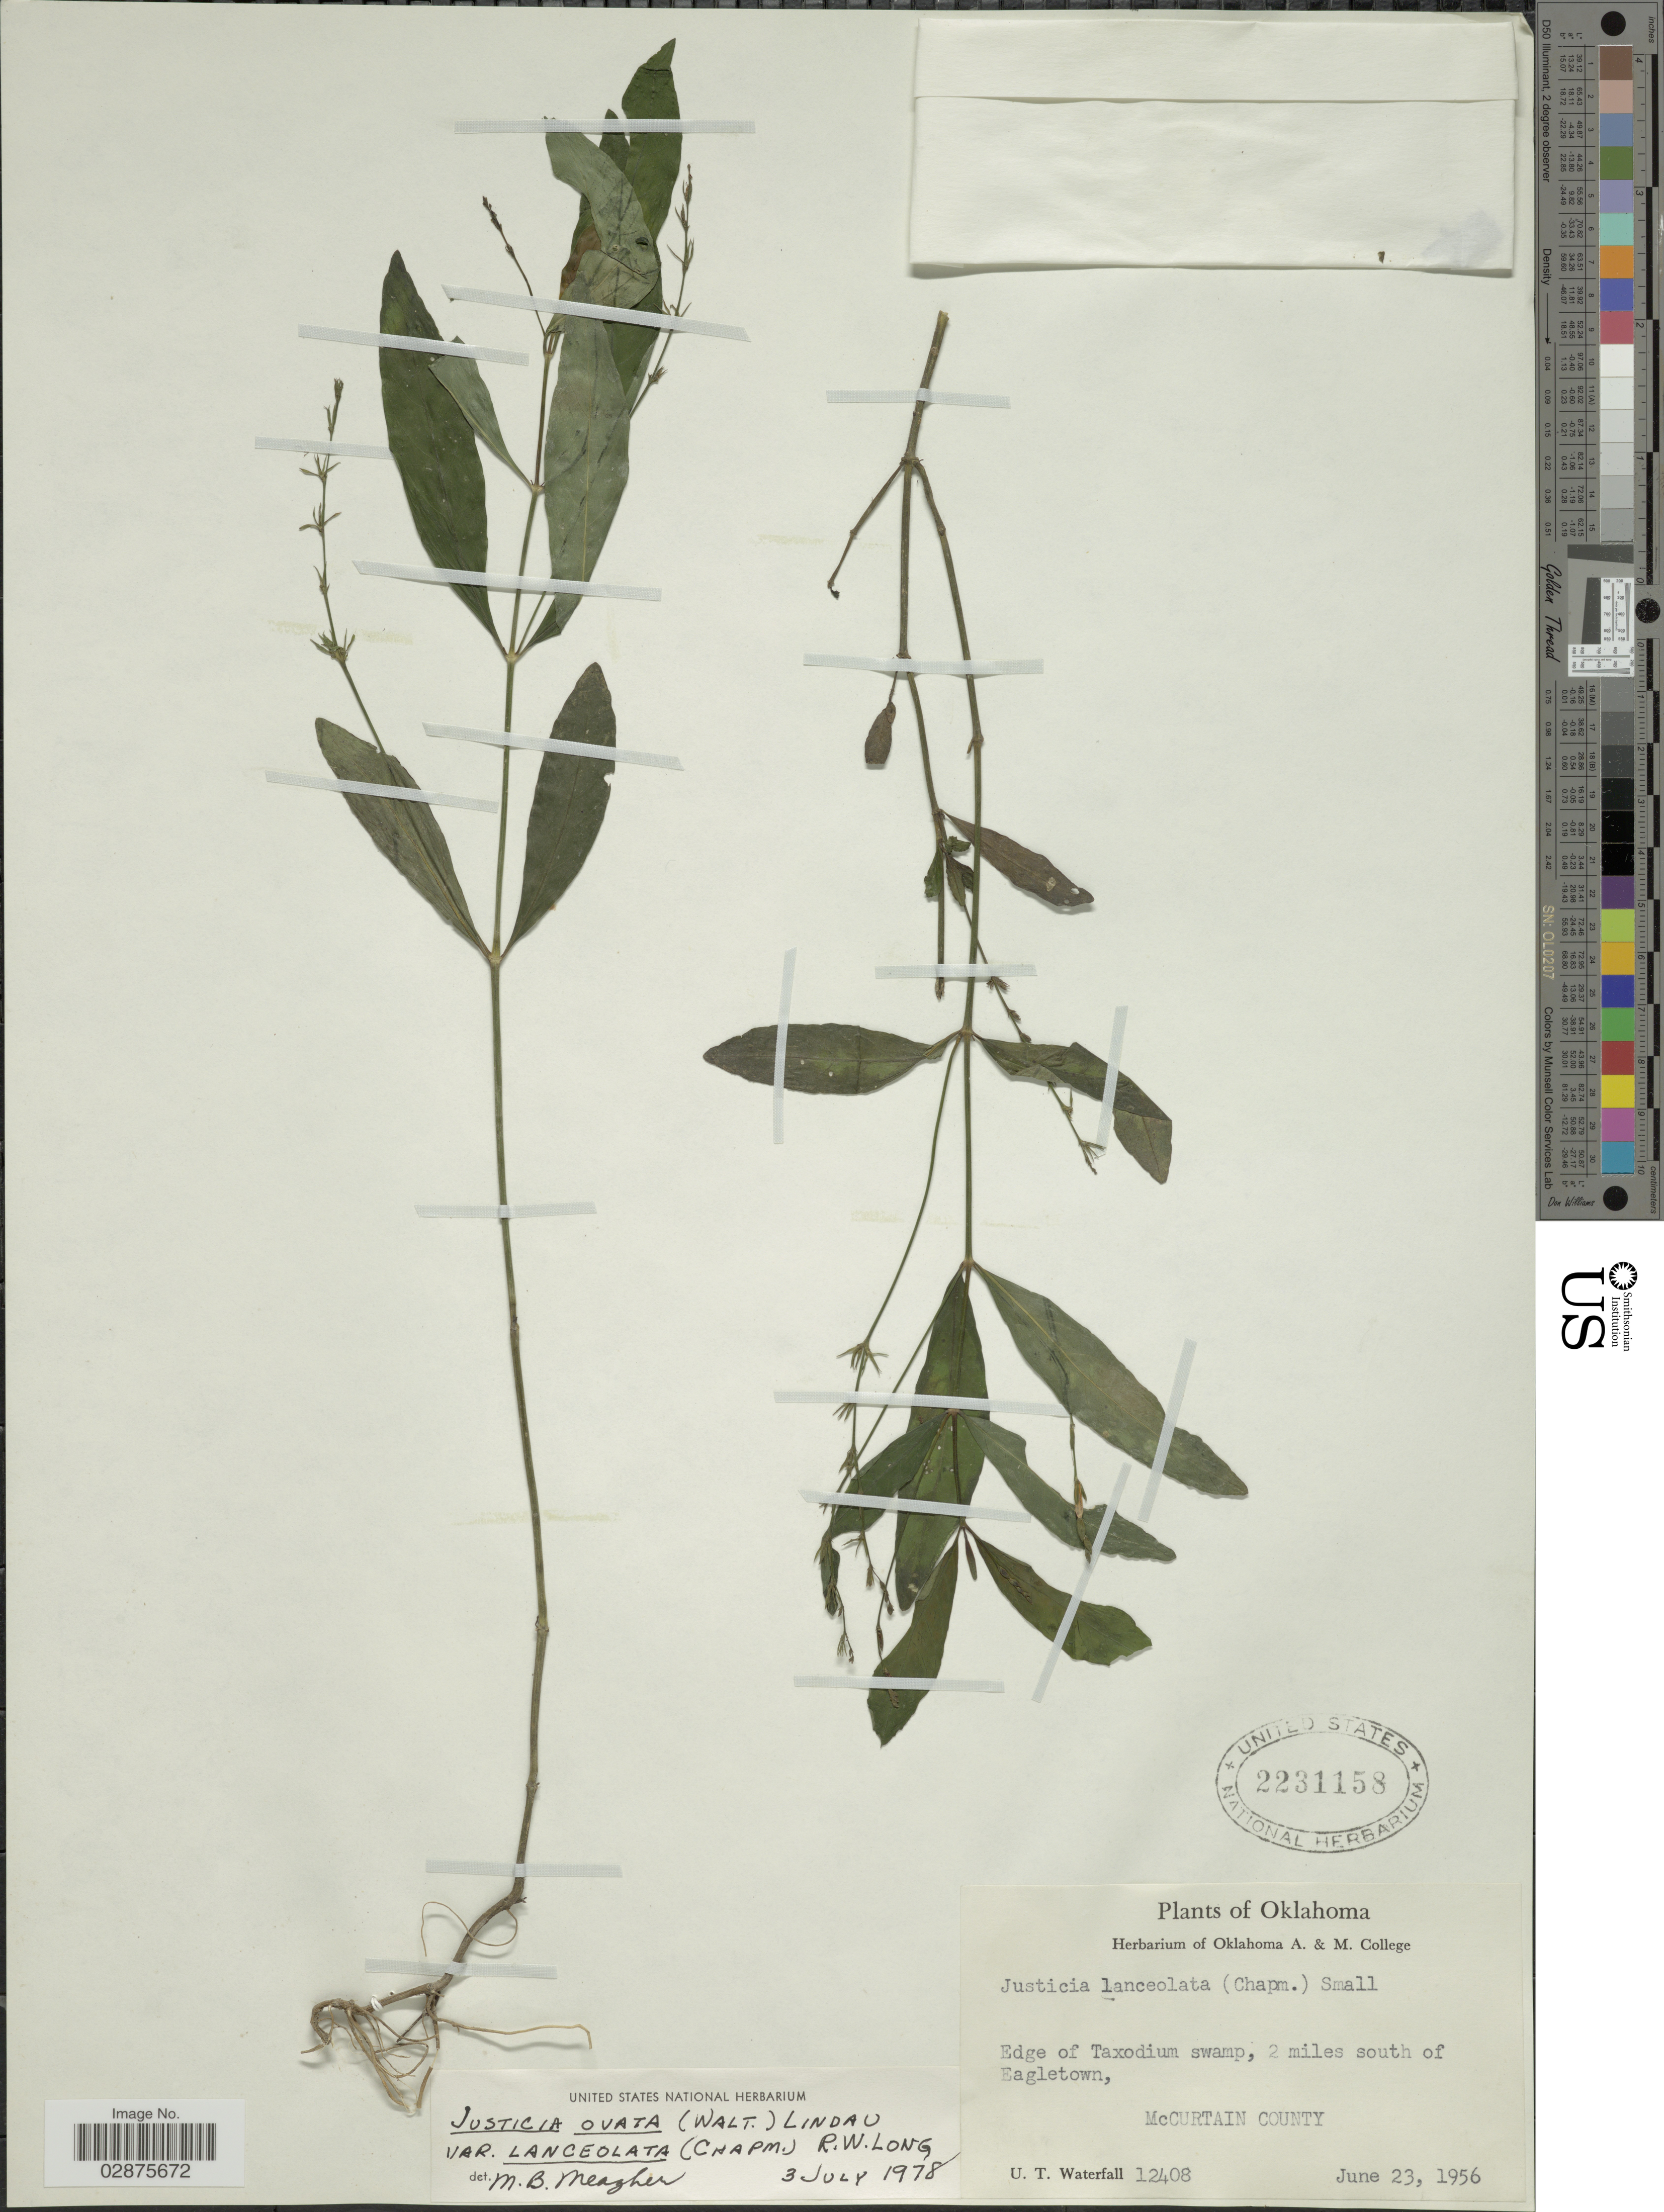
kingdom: Plantae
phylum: Tracheophyta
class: Magnoliopsida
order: Lamiales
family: Acanthaceae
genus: Justicia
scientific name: Justicia lanceolata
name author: (Chapm.) Small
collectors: U. T. Waterfall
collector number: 12408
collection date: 1956-06-23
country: United States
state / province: Oklahoma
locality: Edge of Taxodium swamp, 2 miles south of Eagletown, McCurtain County.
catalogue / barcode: US 2231158